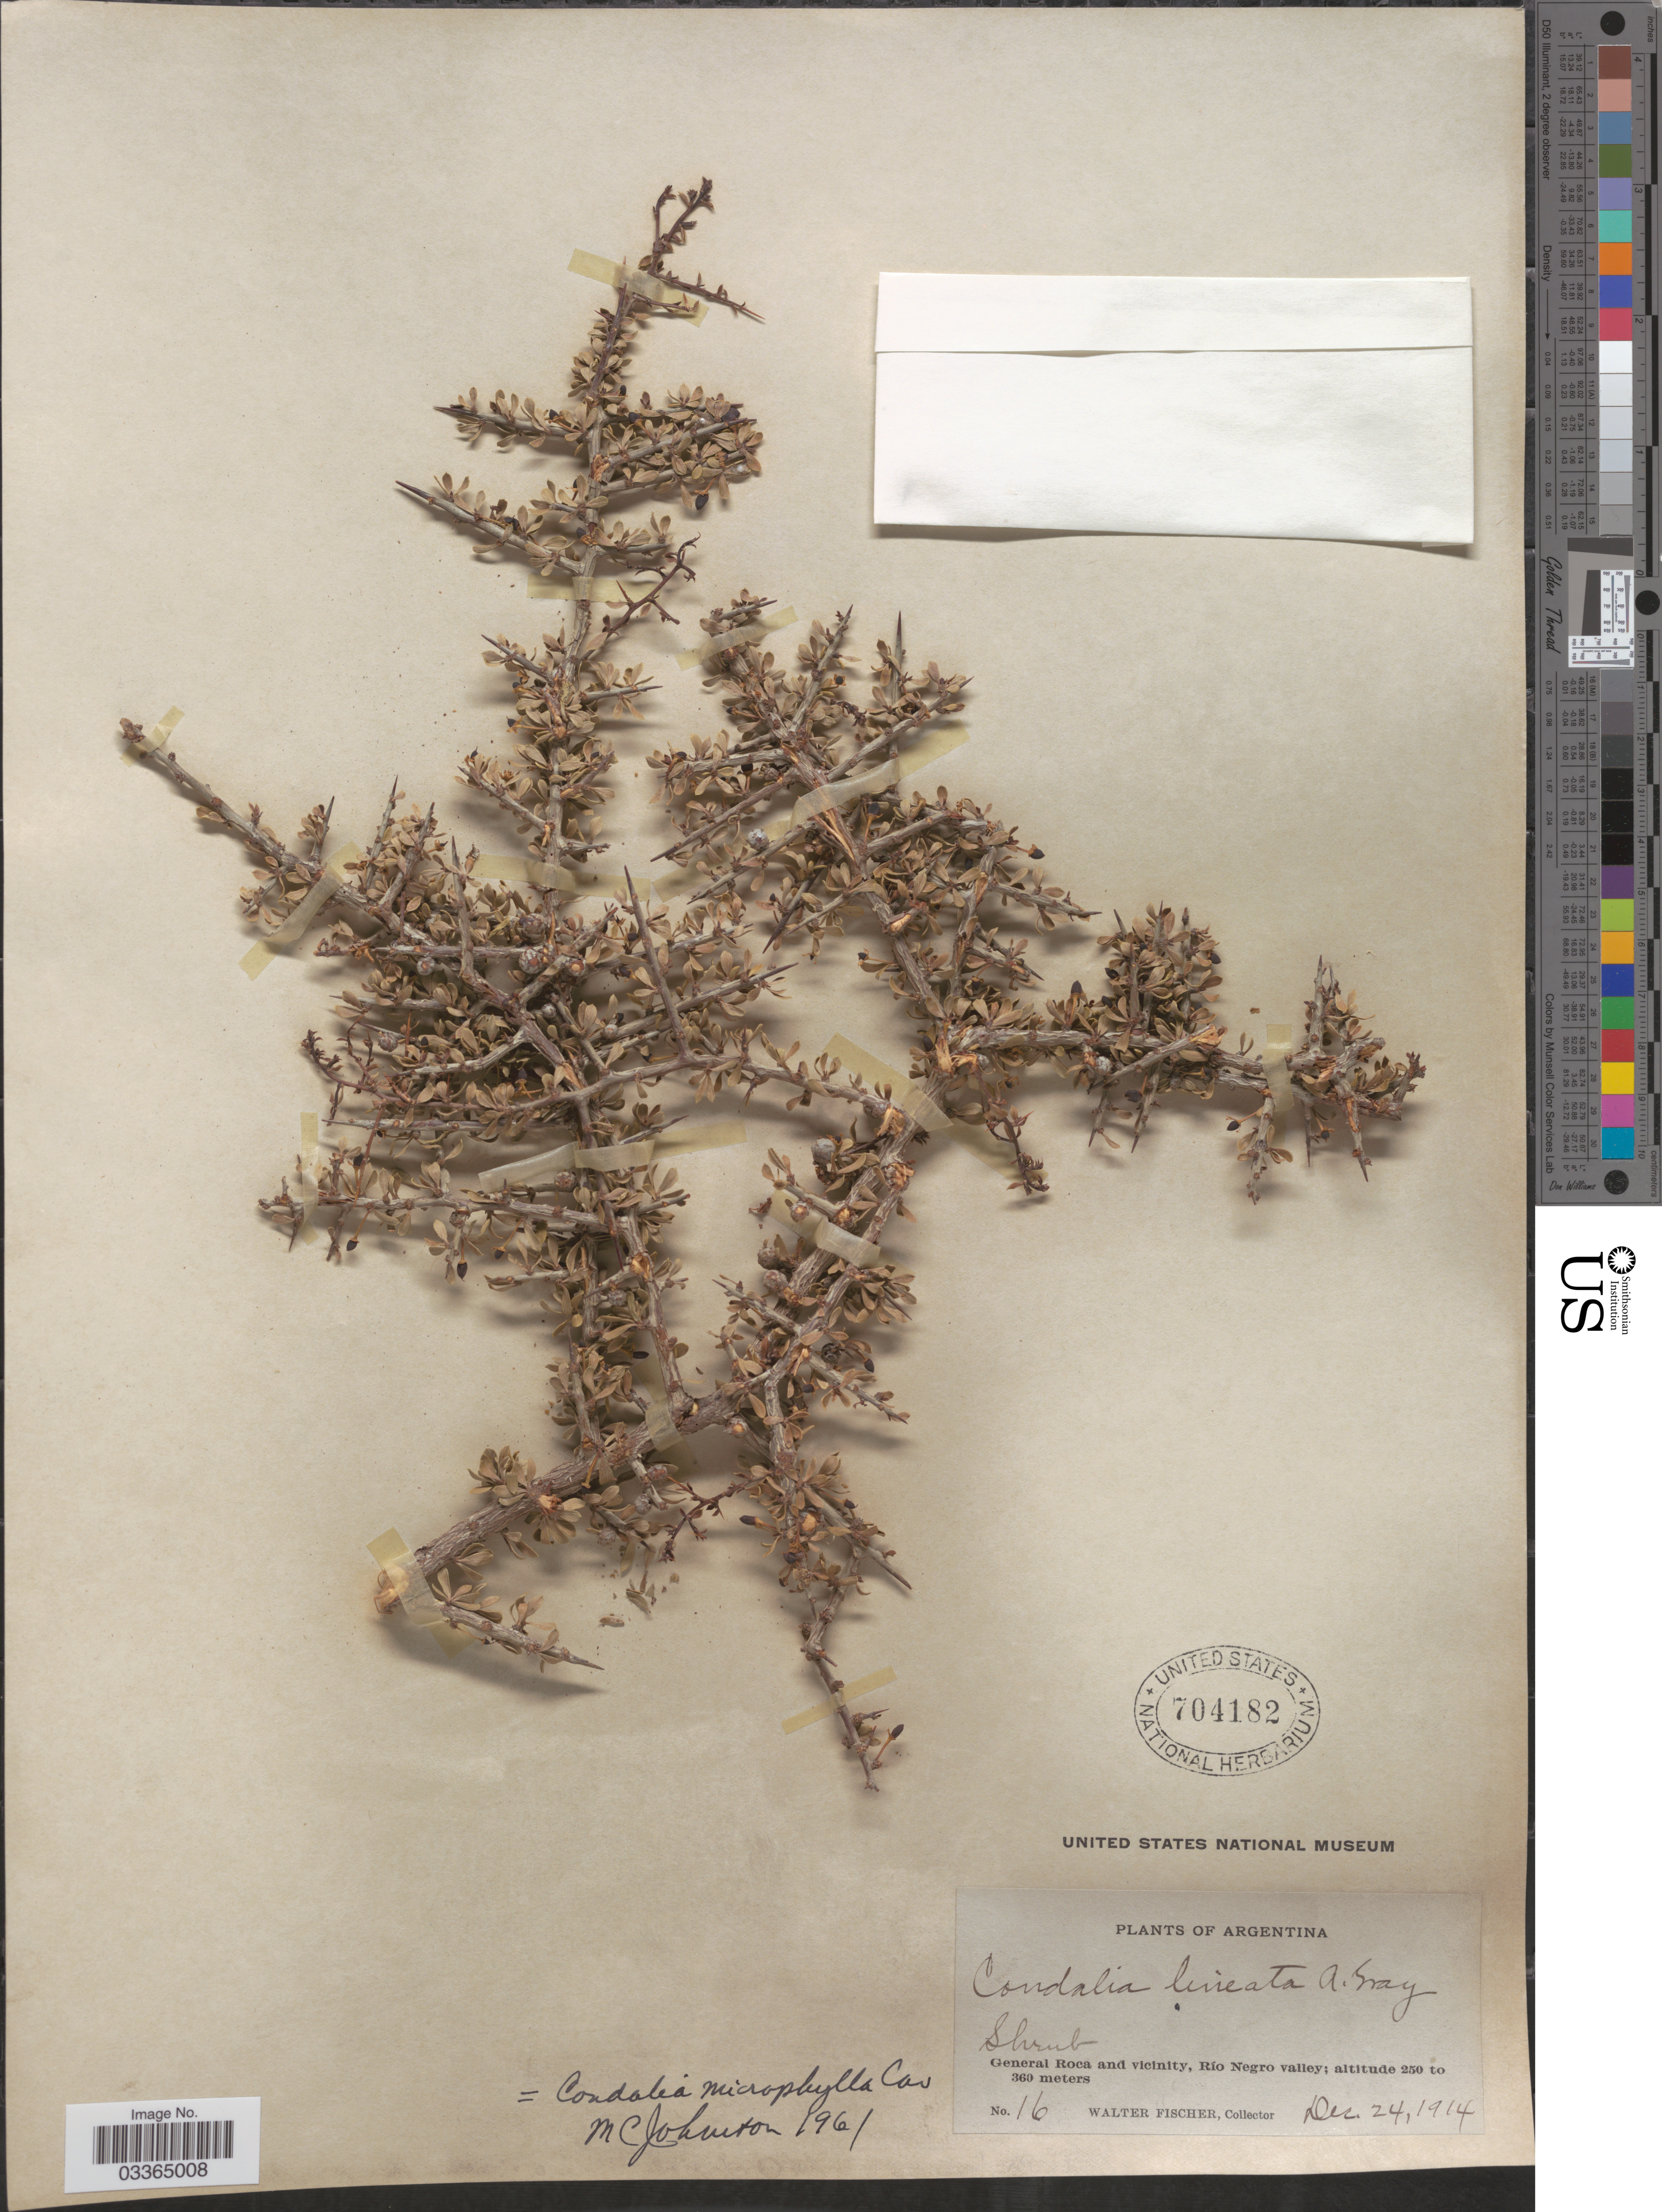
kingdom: Plantae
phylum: Tracheophyta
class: Magnoliopsida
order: Rosales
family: Rhamnaceae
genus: Condalia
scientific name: Condalia microphylla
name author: Cav.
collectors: W. Fischer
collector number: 16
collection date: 1914-12-24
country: Argentina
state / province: Rio Negro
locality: General Roca and vicinity, Rio Negro valley.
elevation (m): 250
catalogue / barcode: US 704182